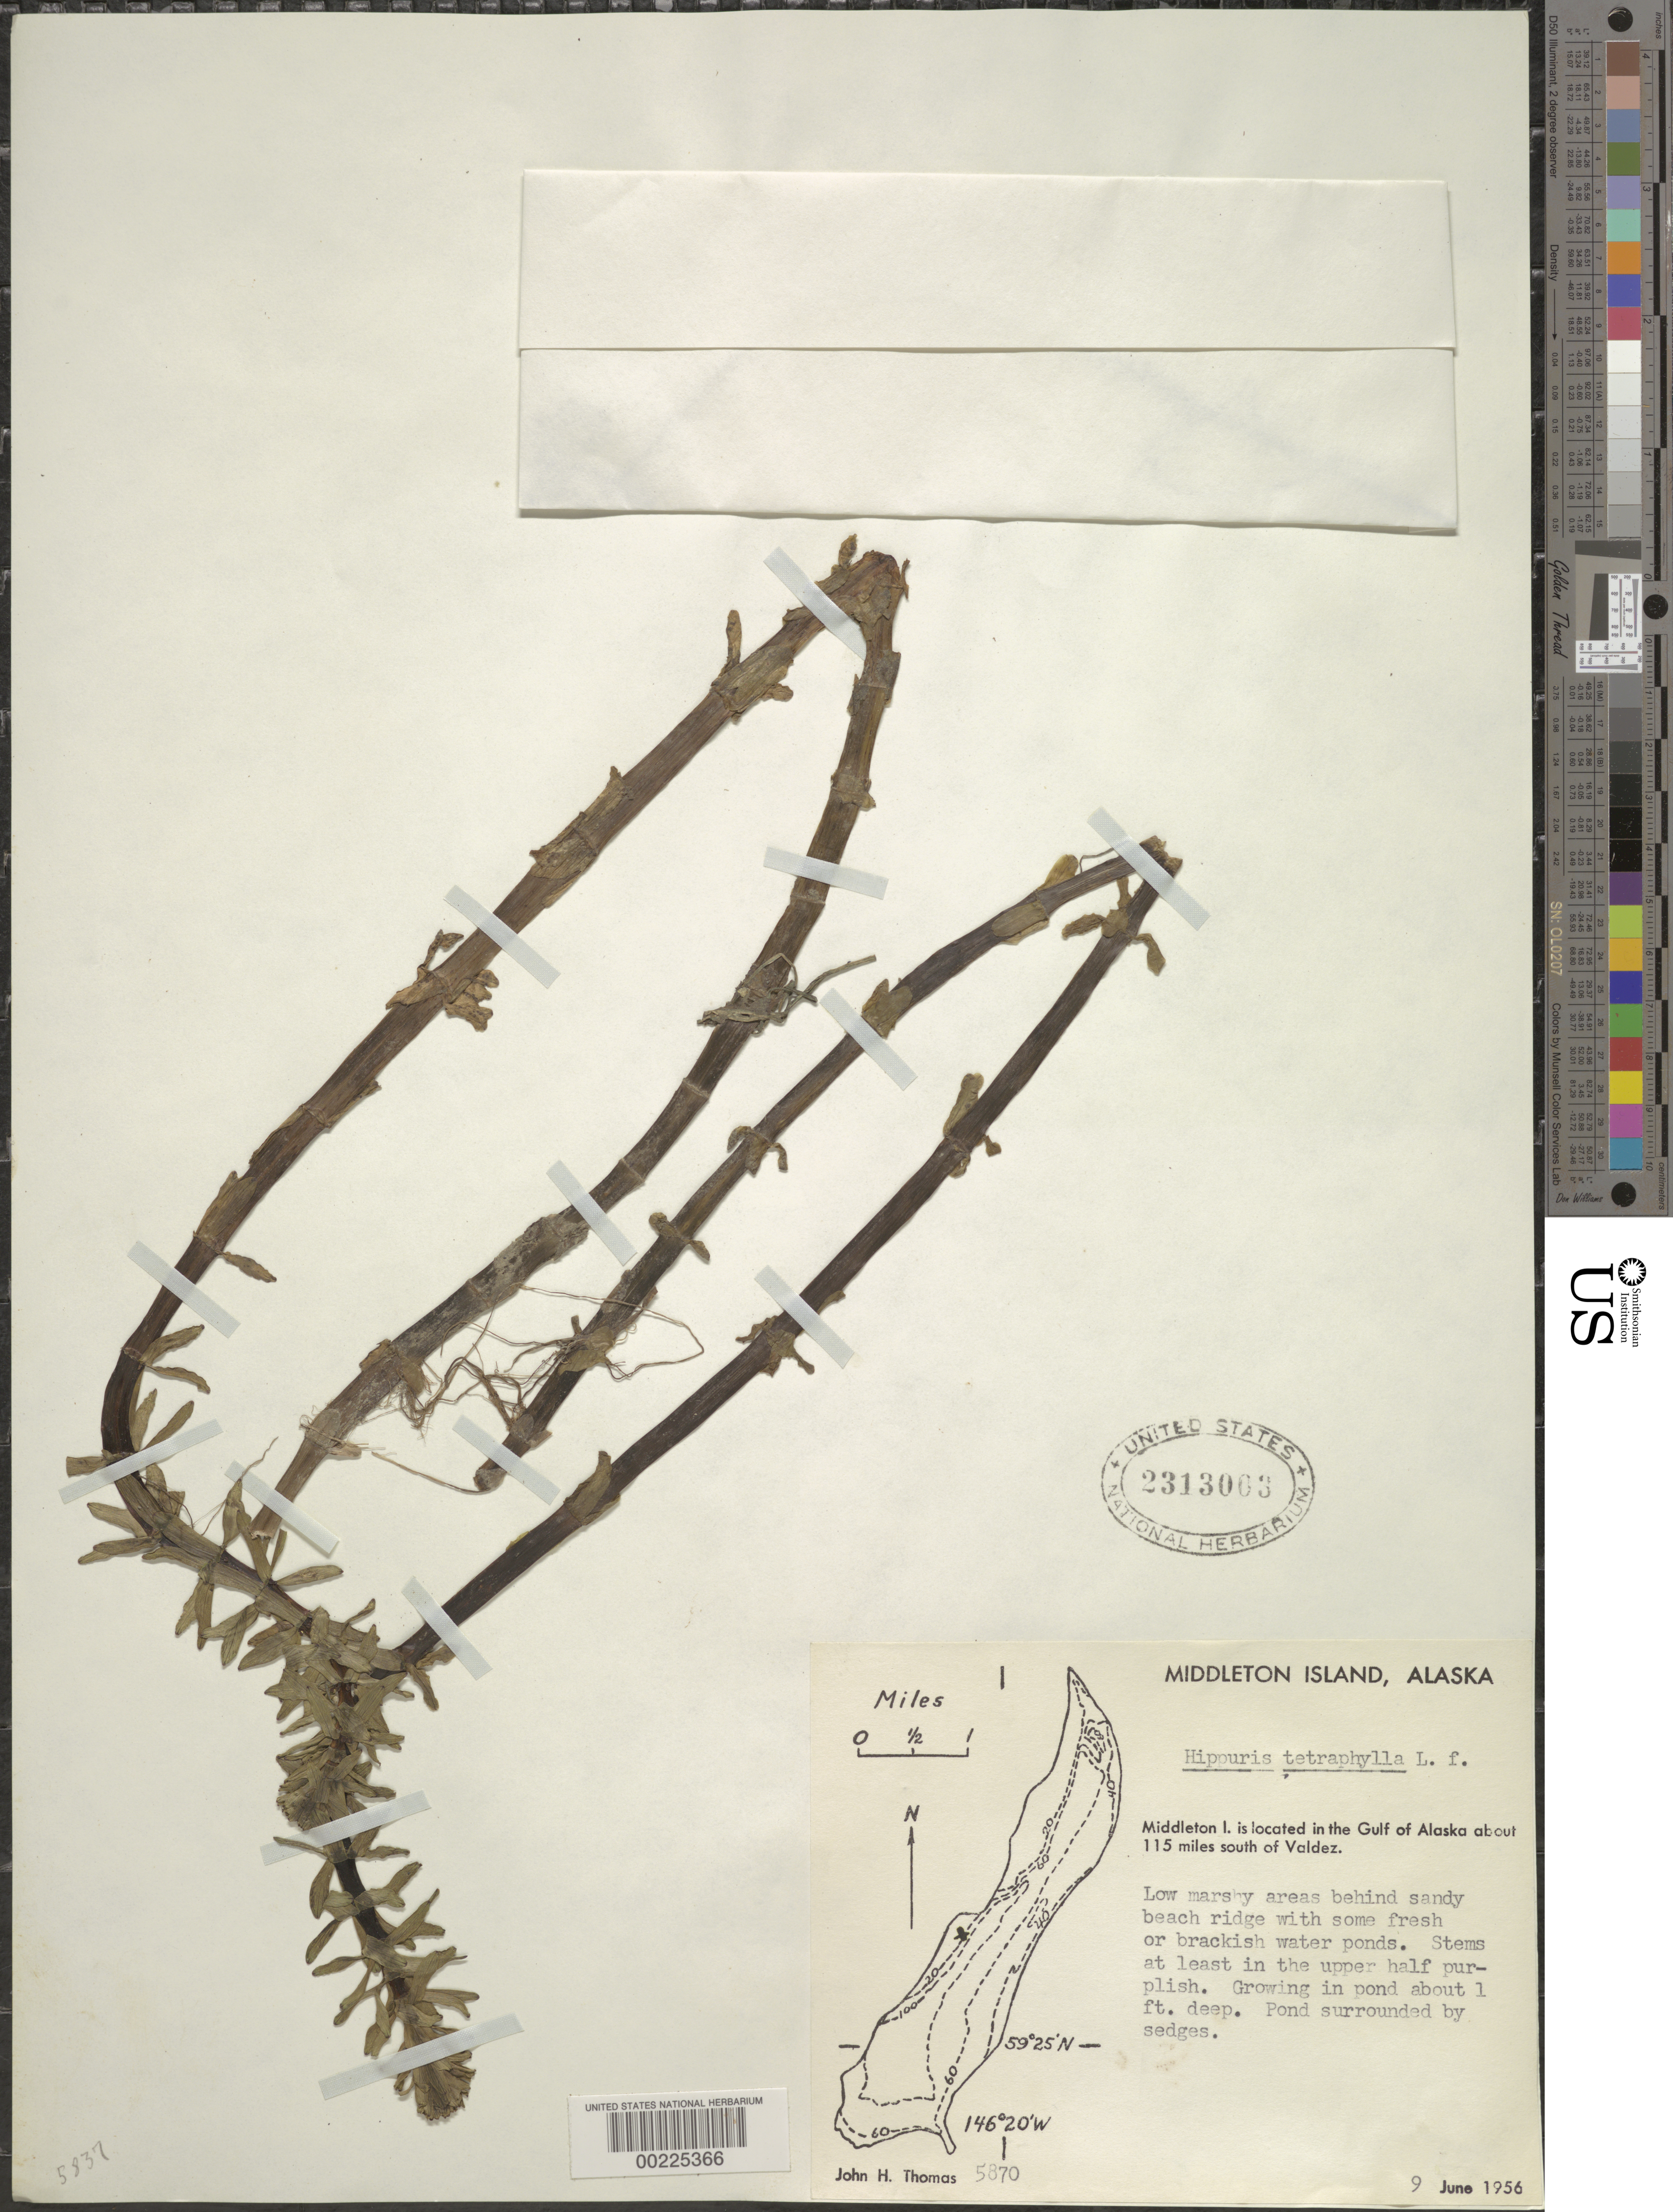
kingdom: Plantae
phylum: Tracheophyta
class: Magnoliopsida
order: Lamiales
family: Plantaginaceae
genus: Hippuris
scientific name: Hippuris tetraphylla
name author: L. f.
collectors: J. H. Thomas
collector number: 5870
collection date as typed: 09 Jun 1956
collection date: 1956-06-09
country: United States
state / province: Alaska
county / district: Valdez-cordova Census Area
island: Middleton Island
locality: Middleton island, located in gulf of alaska about 115 mi s of valdez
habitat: Low marshy areas behind beach ridge w/fresh or brackish ponds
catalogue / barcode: US 2313003